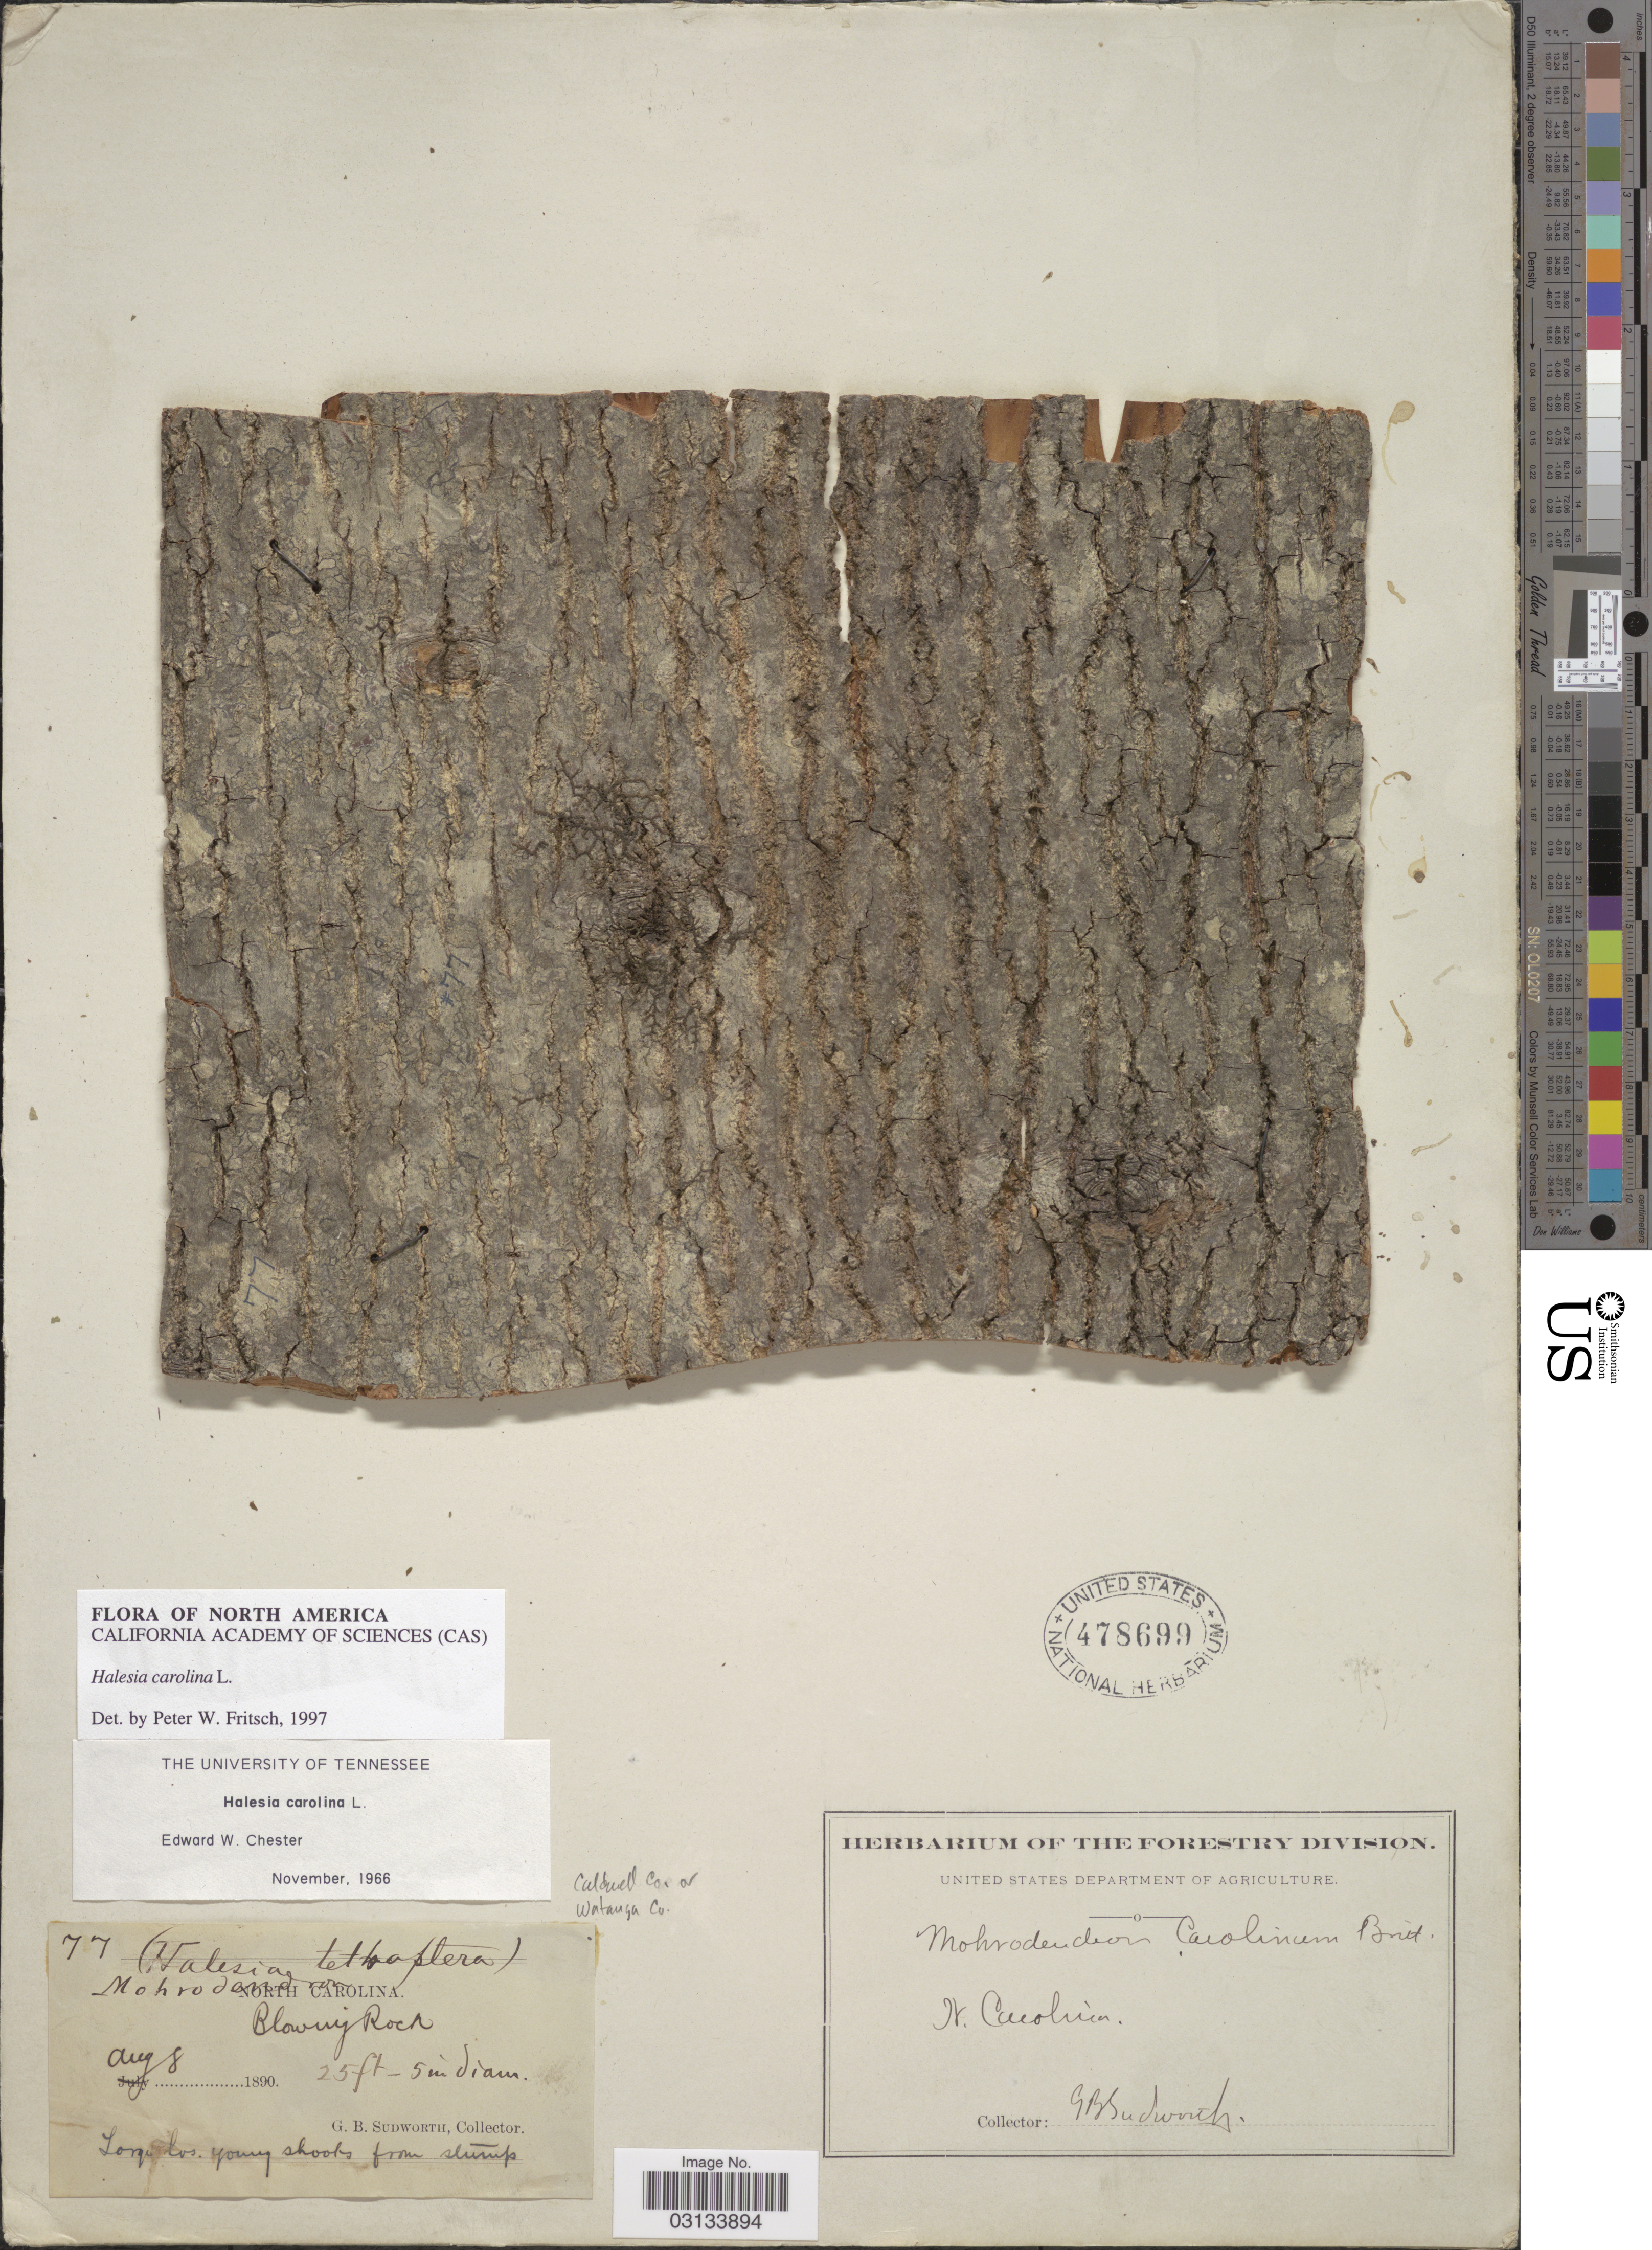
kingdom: Plantae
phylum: Tracheophyta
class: Magnoliopsida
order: Ericales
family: Styracaceae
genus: Halesia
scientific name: Halesia carolina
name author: L.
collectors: G. B. Sudworth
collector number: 77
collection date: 1890-08-08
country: United States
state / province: North Carolina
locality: Blowing Rock. Caldwell Co. Watauga Co.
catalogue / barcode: US 478699